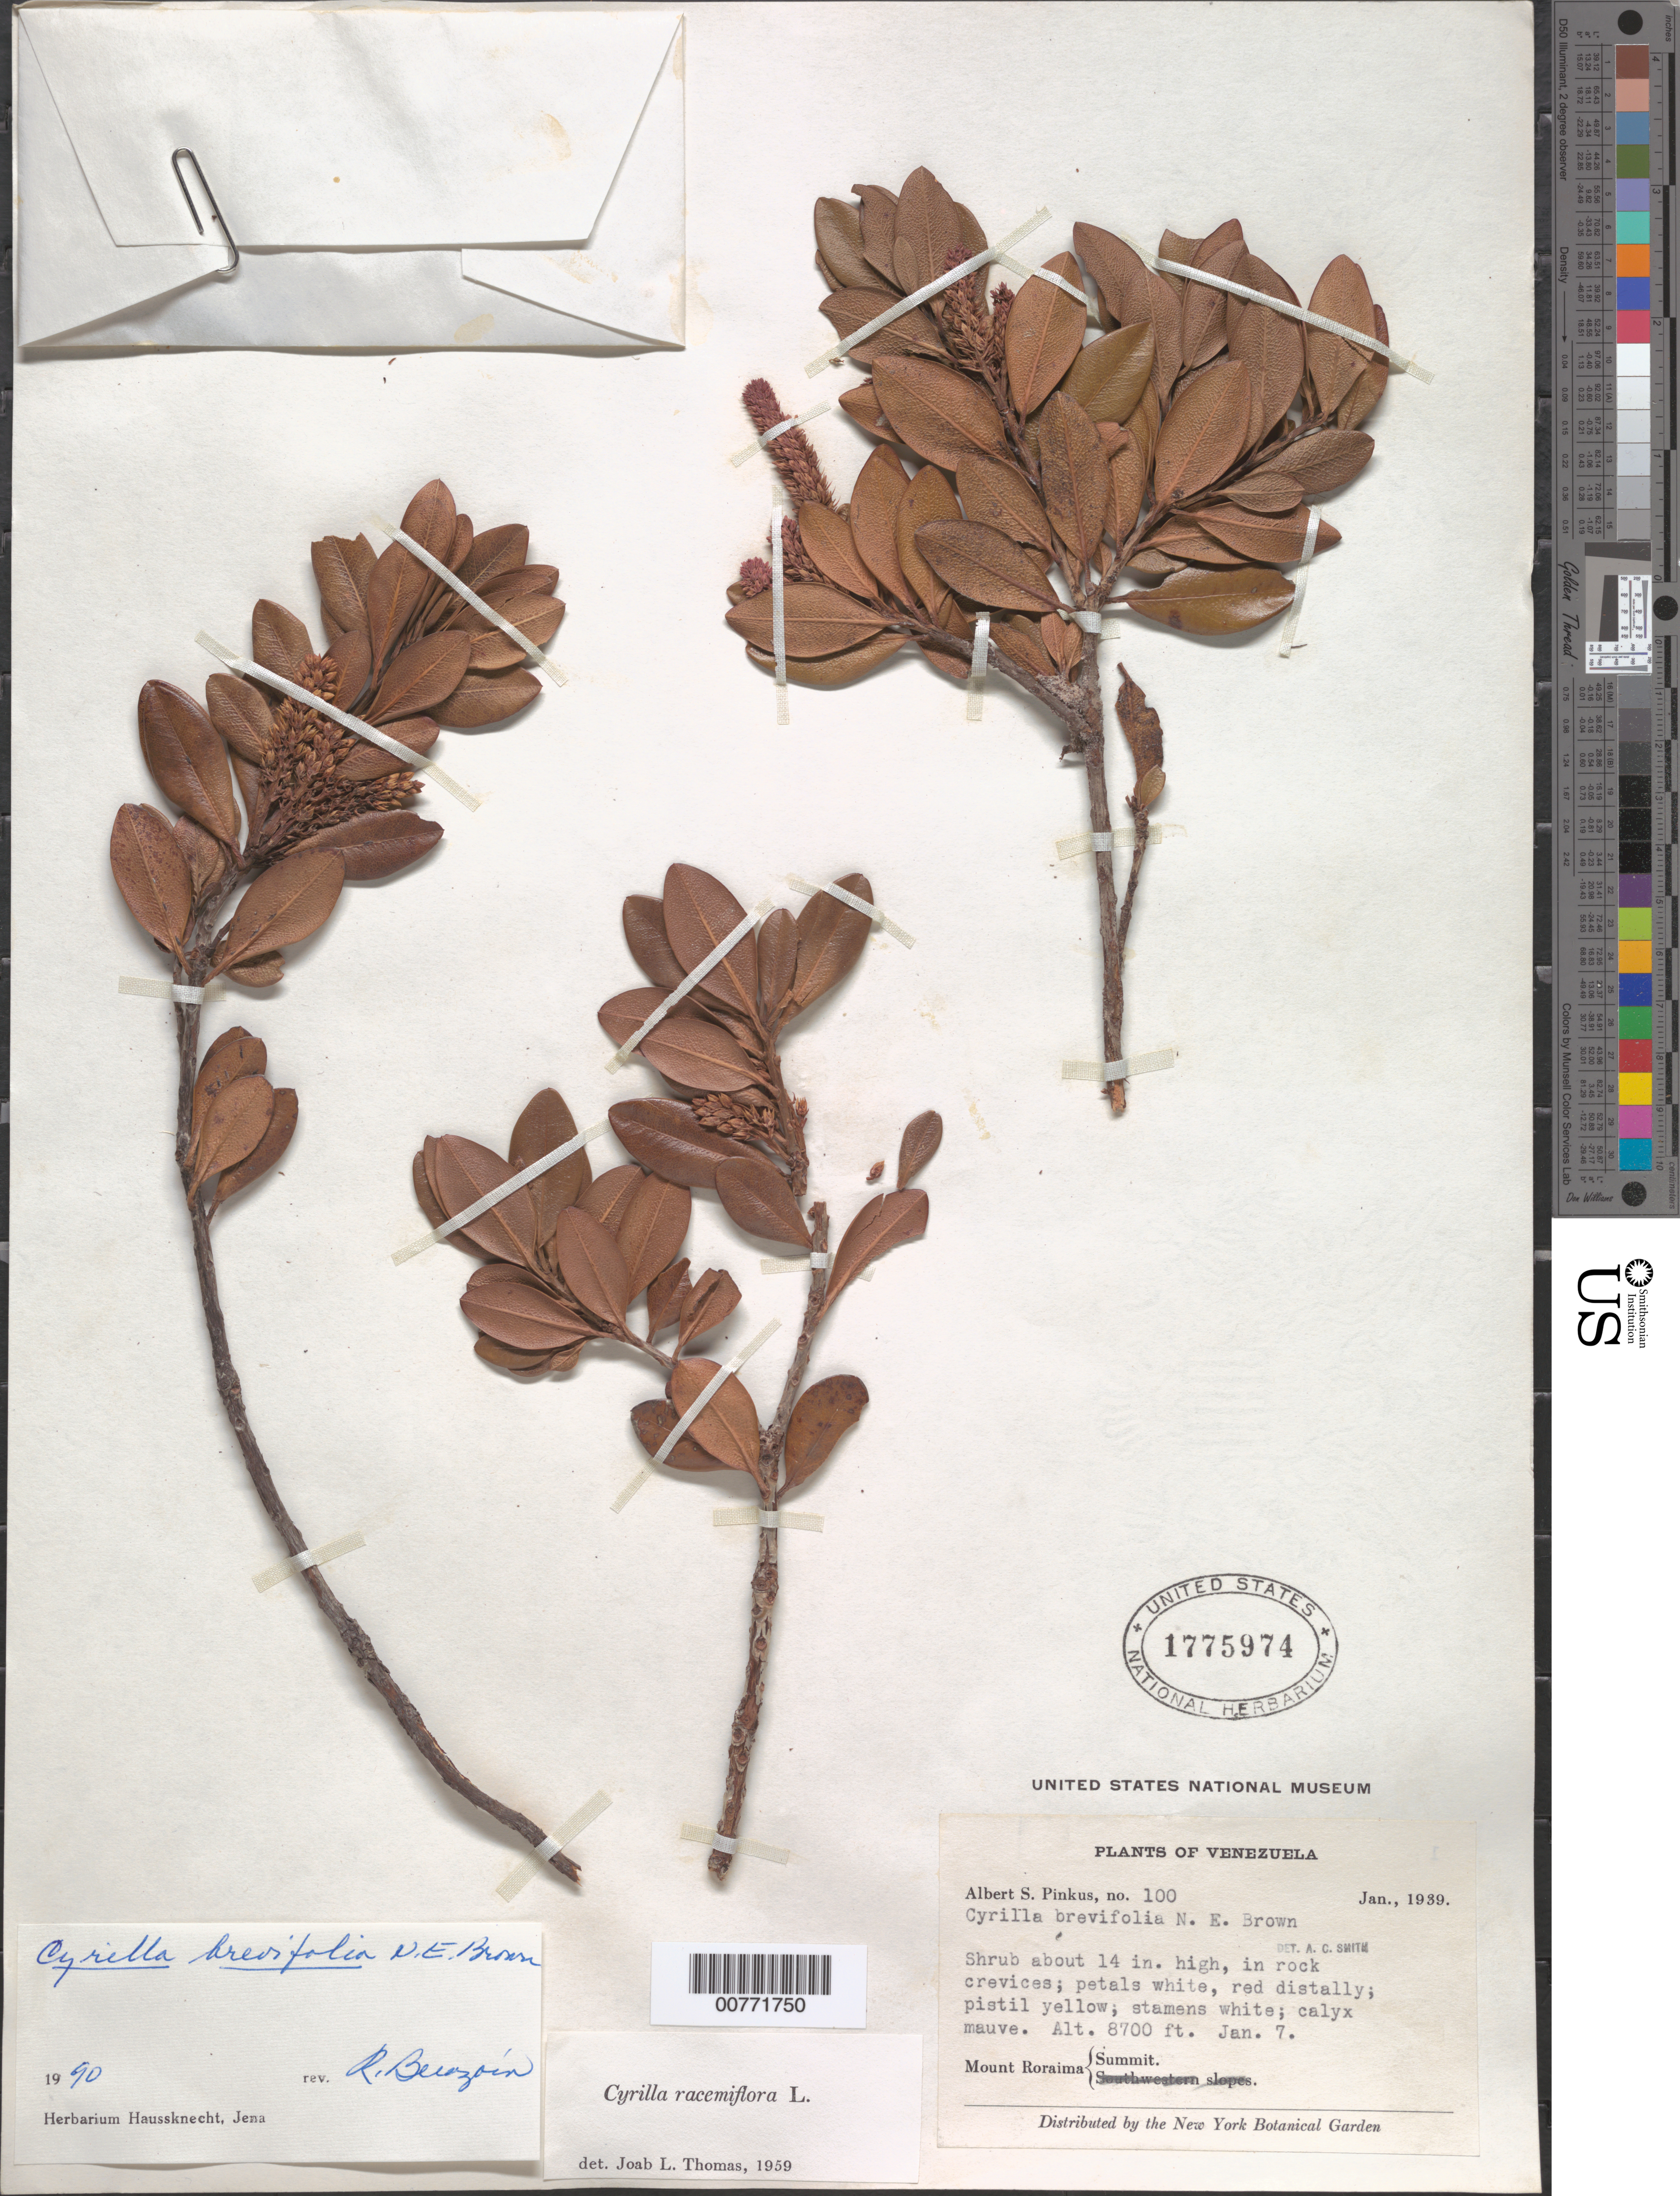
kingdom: Plantae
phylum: Tracheophyta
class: Magnoliopsida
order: Ericales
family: Cyrillaceae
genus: Cyrilla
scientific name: Cyrilla brevifolia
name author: N.E. Br.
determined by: Berozain, R.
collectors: A. Pinkus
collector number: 100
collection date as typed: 7-Jan-39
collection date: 1939-01-07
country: Venezuela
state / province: Bolívar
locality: Mt. Roraima, summit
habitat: Rock crevices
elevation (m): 2652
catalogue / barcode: US 1775974